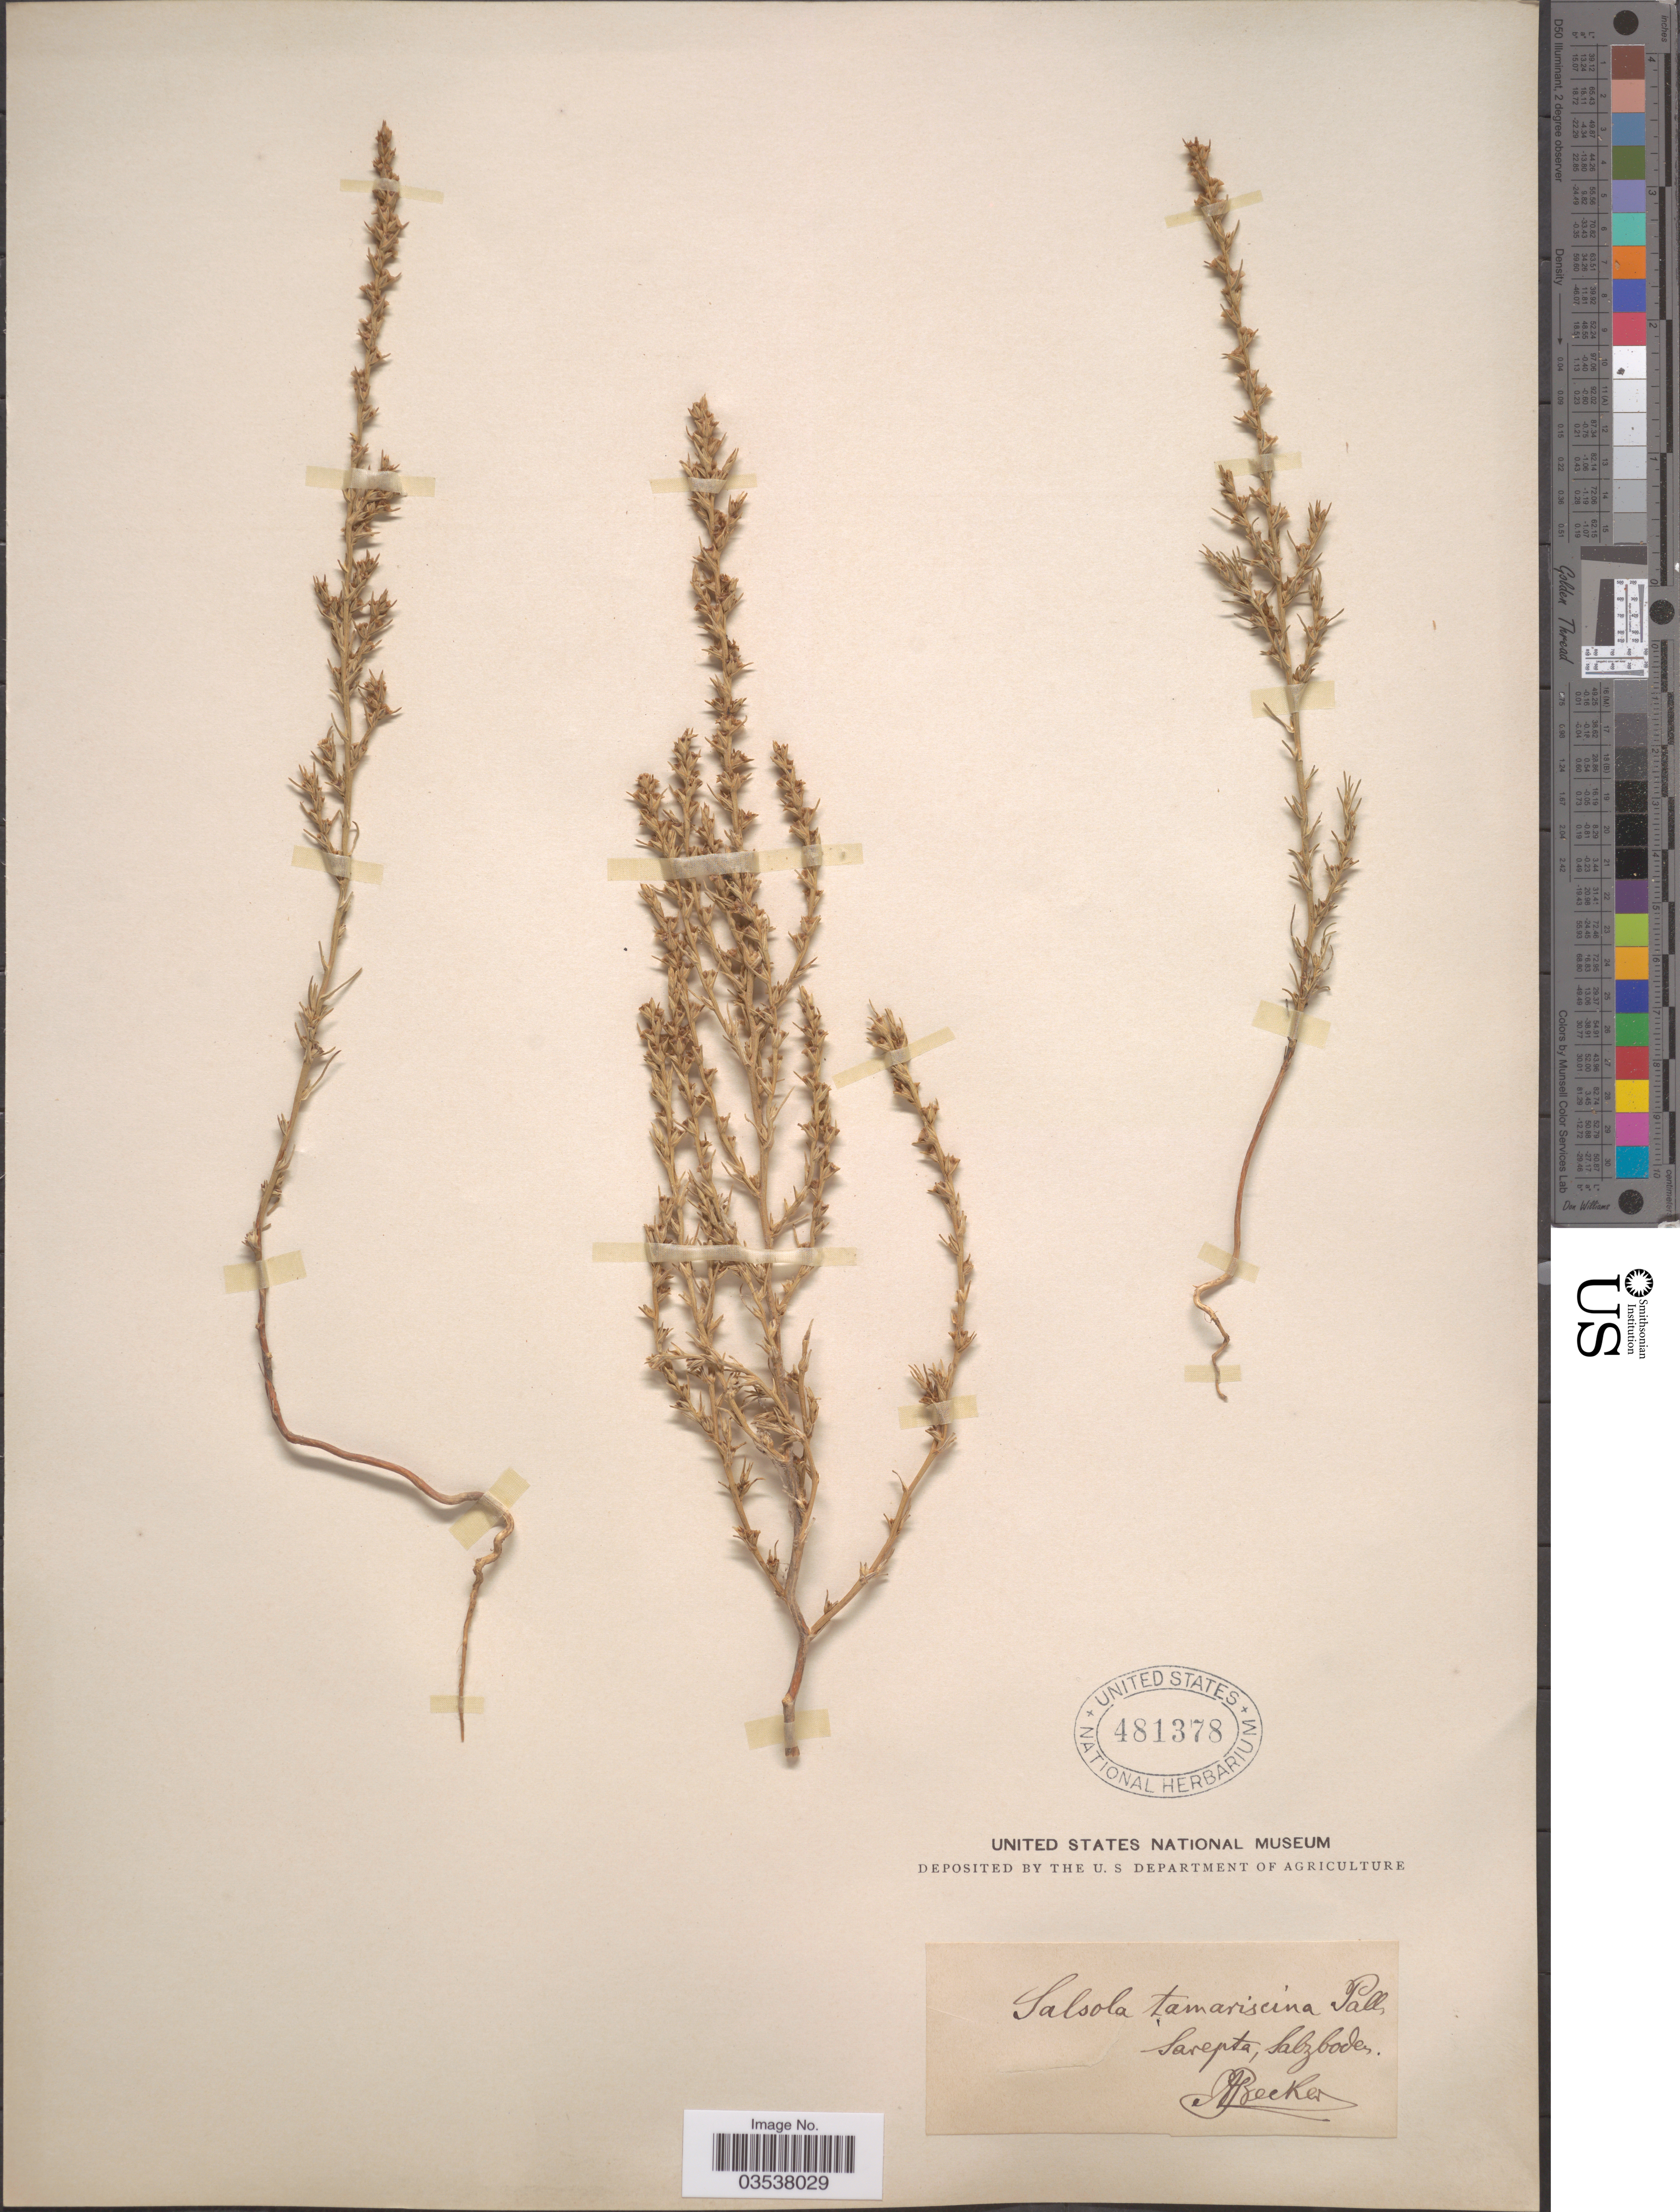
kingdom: Plantae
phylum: Tracheophyta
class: Magnoliopsida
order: Caryophyllales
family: Amaranthaceae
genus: Salsola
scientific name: Salsola tamariscina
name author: Pall.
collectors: A. Becker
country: Russian Federation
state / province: Volgograd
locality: Sarepta, Salzboden.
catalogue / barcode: US 481378